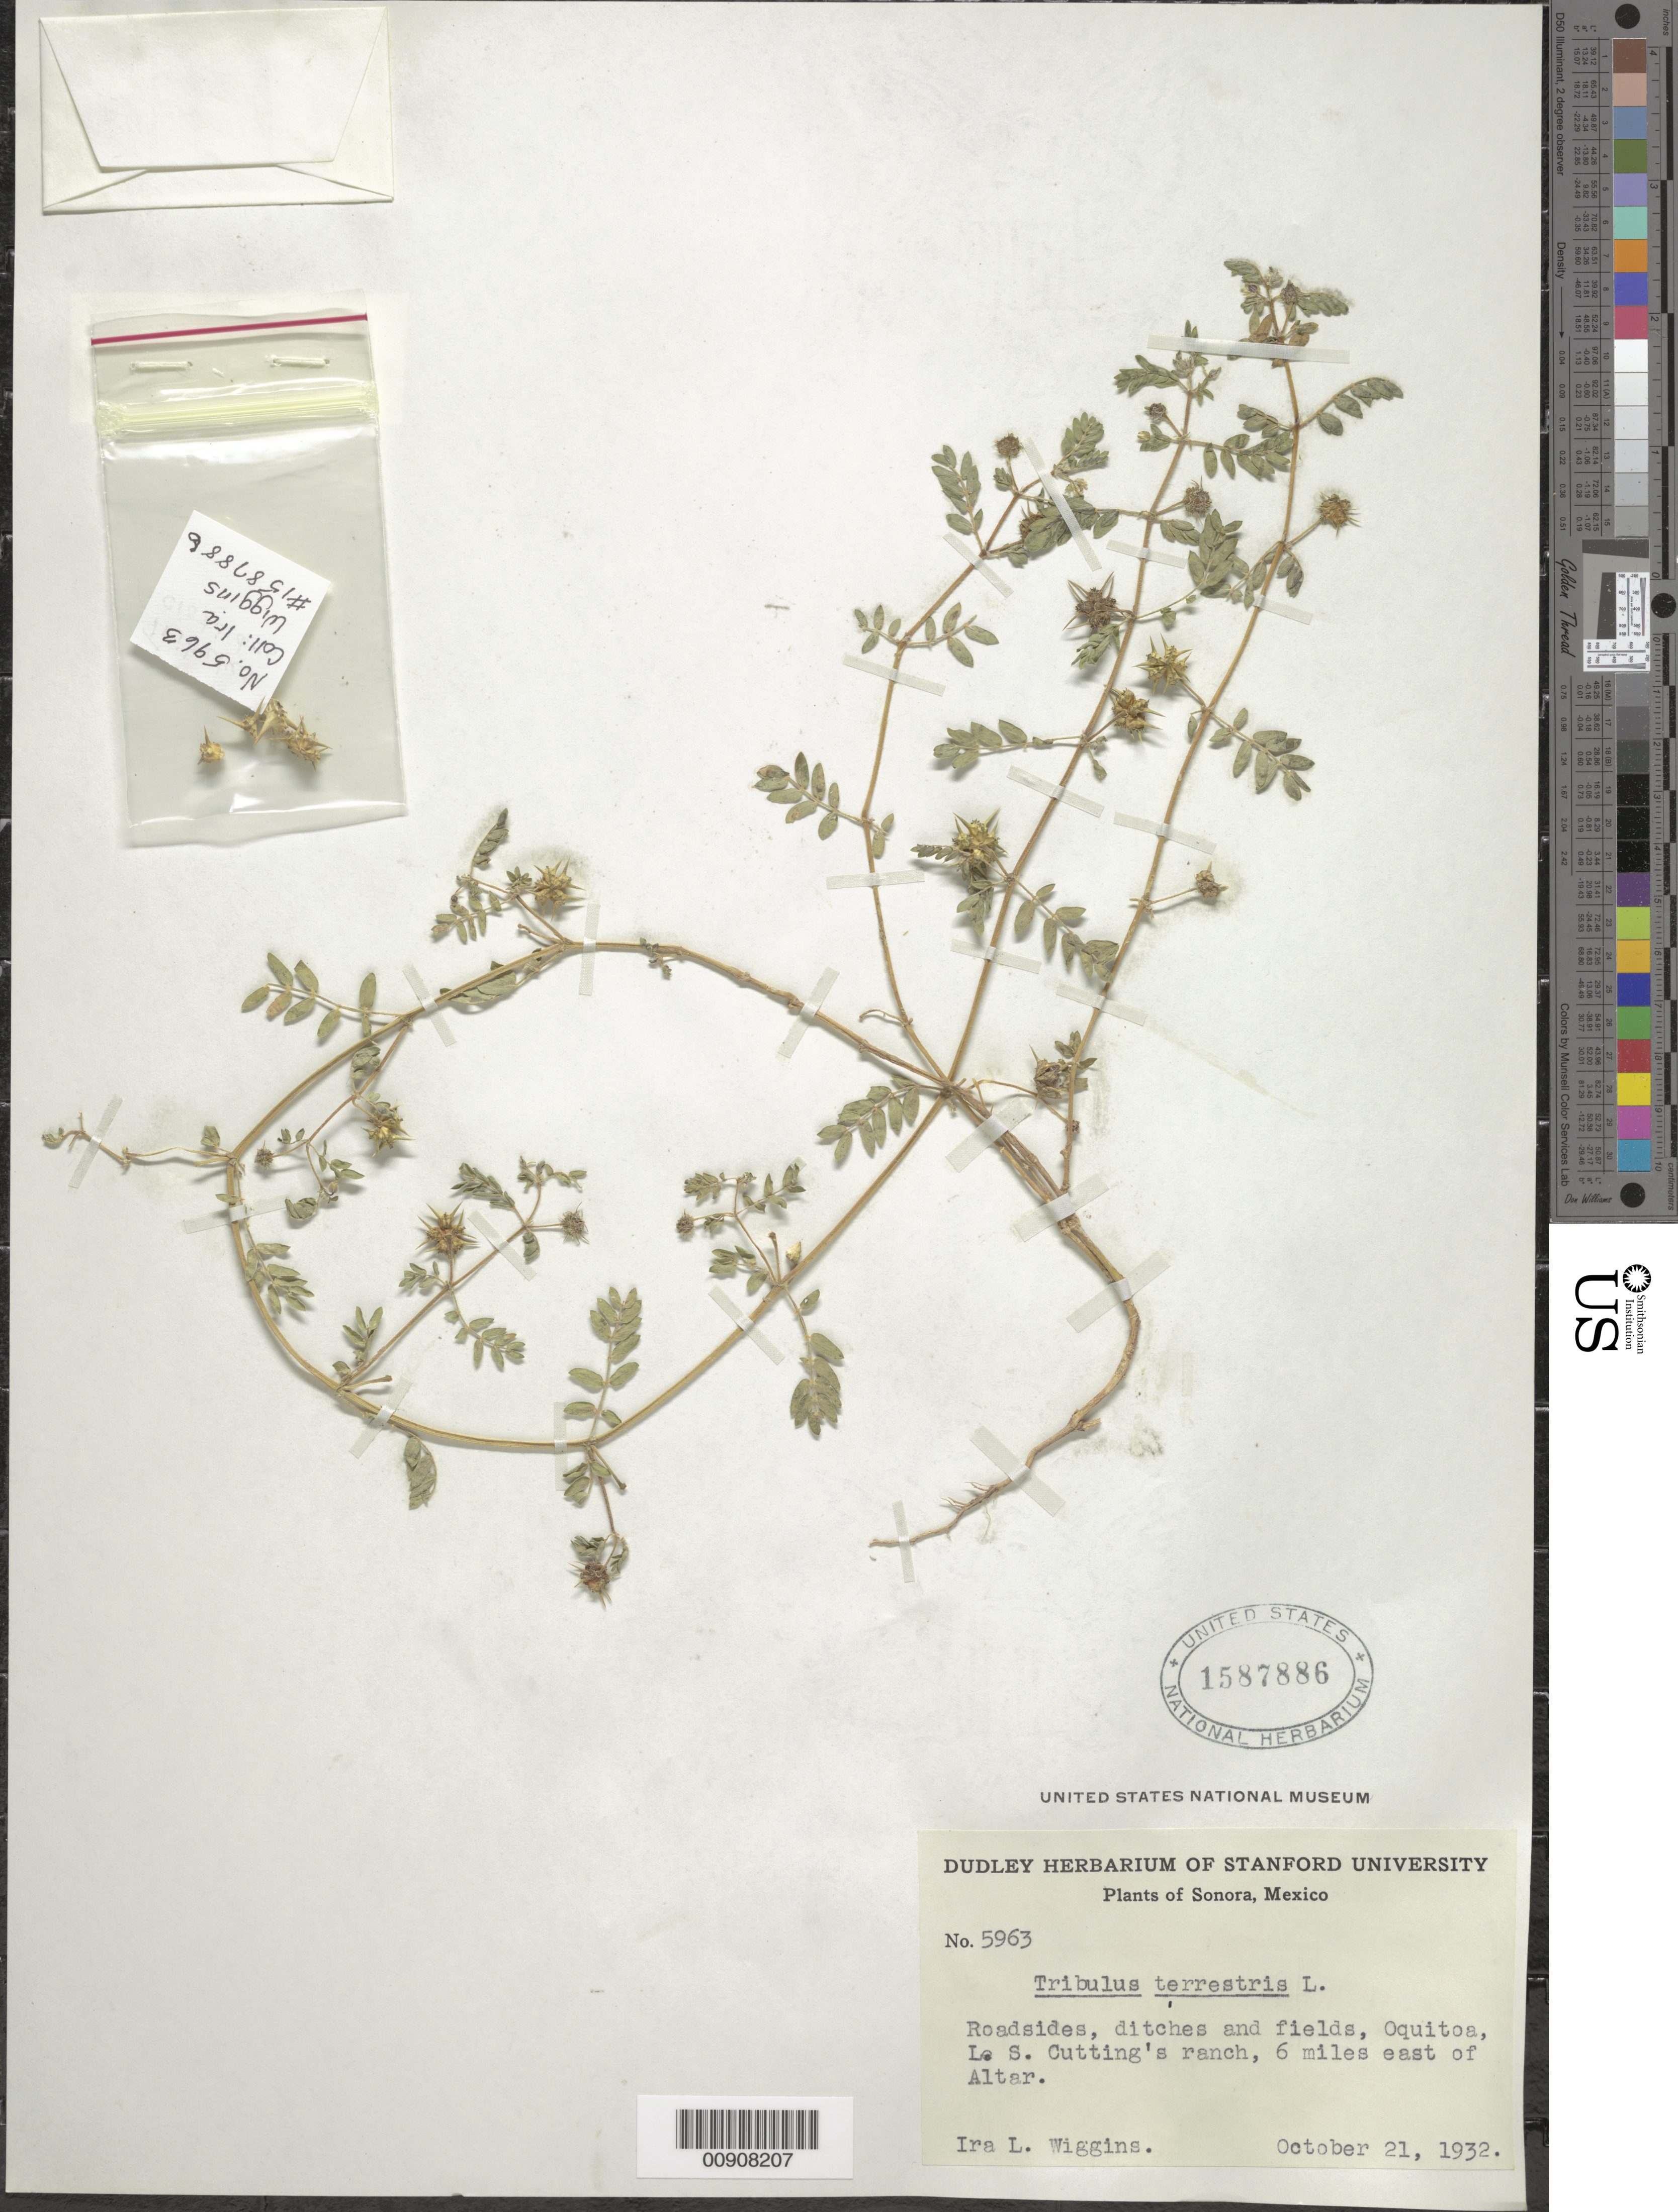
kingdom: Plantae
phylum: Tracheophyta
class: Magnoliopsida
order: Zygophyllales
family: Zygophyllaceae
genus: Tribulus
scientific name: Tribulus terrestris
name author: L.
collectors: I. L. Wiggins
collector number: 5963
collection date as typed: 21 Oct 1932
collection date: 1932-10-21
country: Mexico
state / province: Sonora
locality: Sonora: Oquitoa, L.S. Cutting's Rach, 6 miles east of Altar.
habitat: Roadsides, ditches and fields.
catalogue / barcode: US 1587886